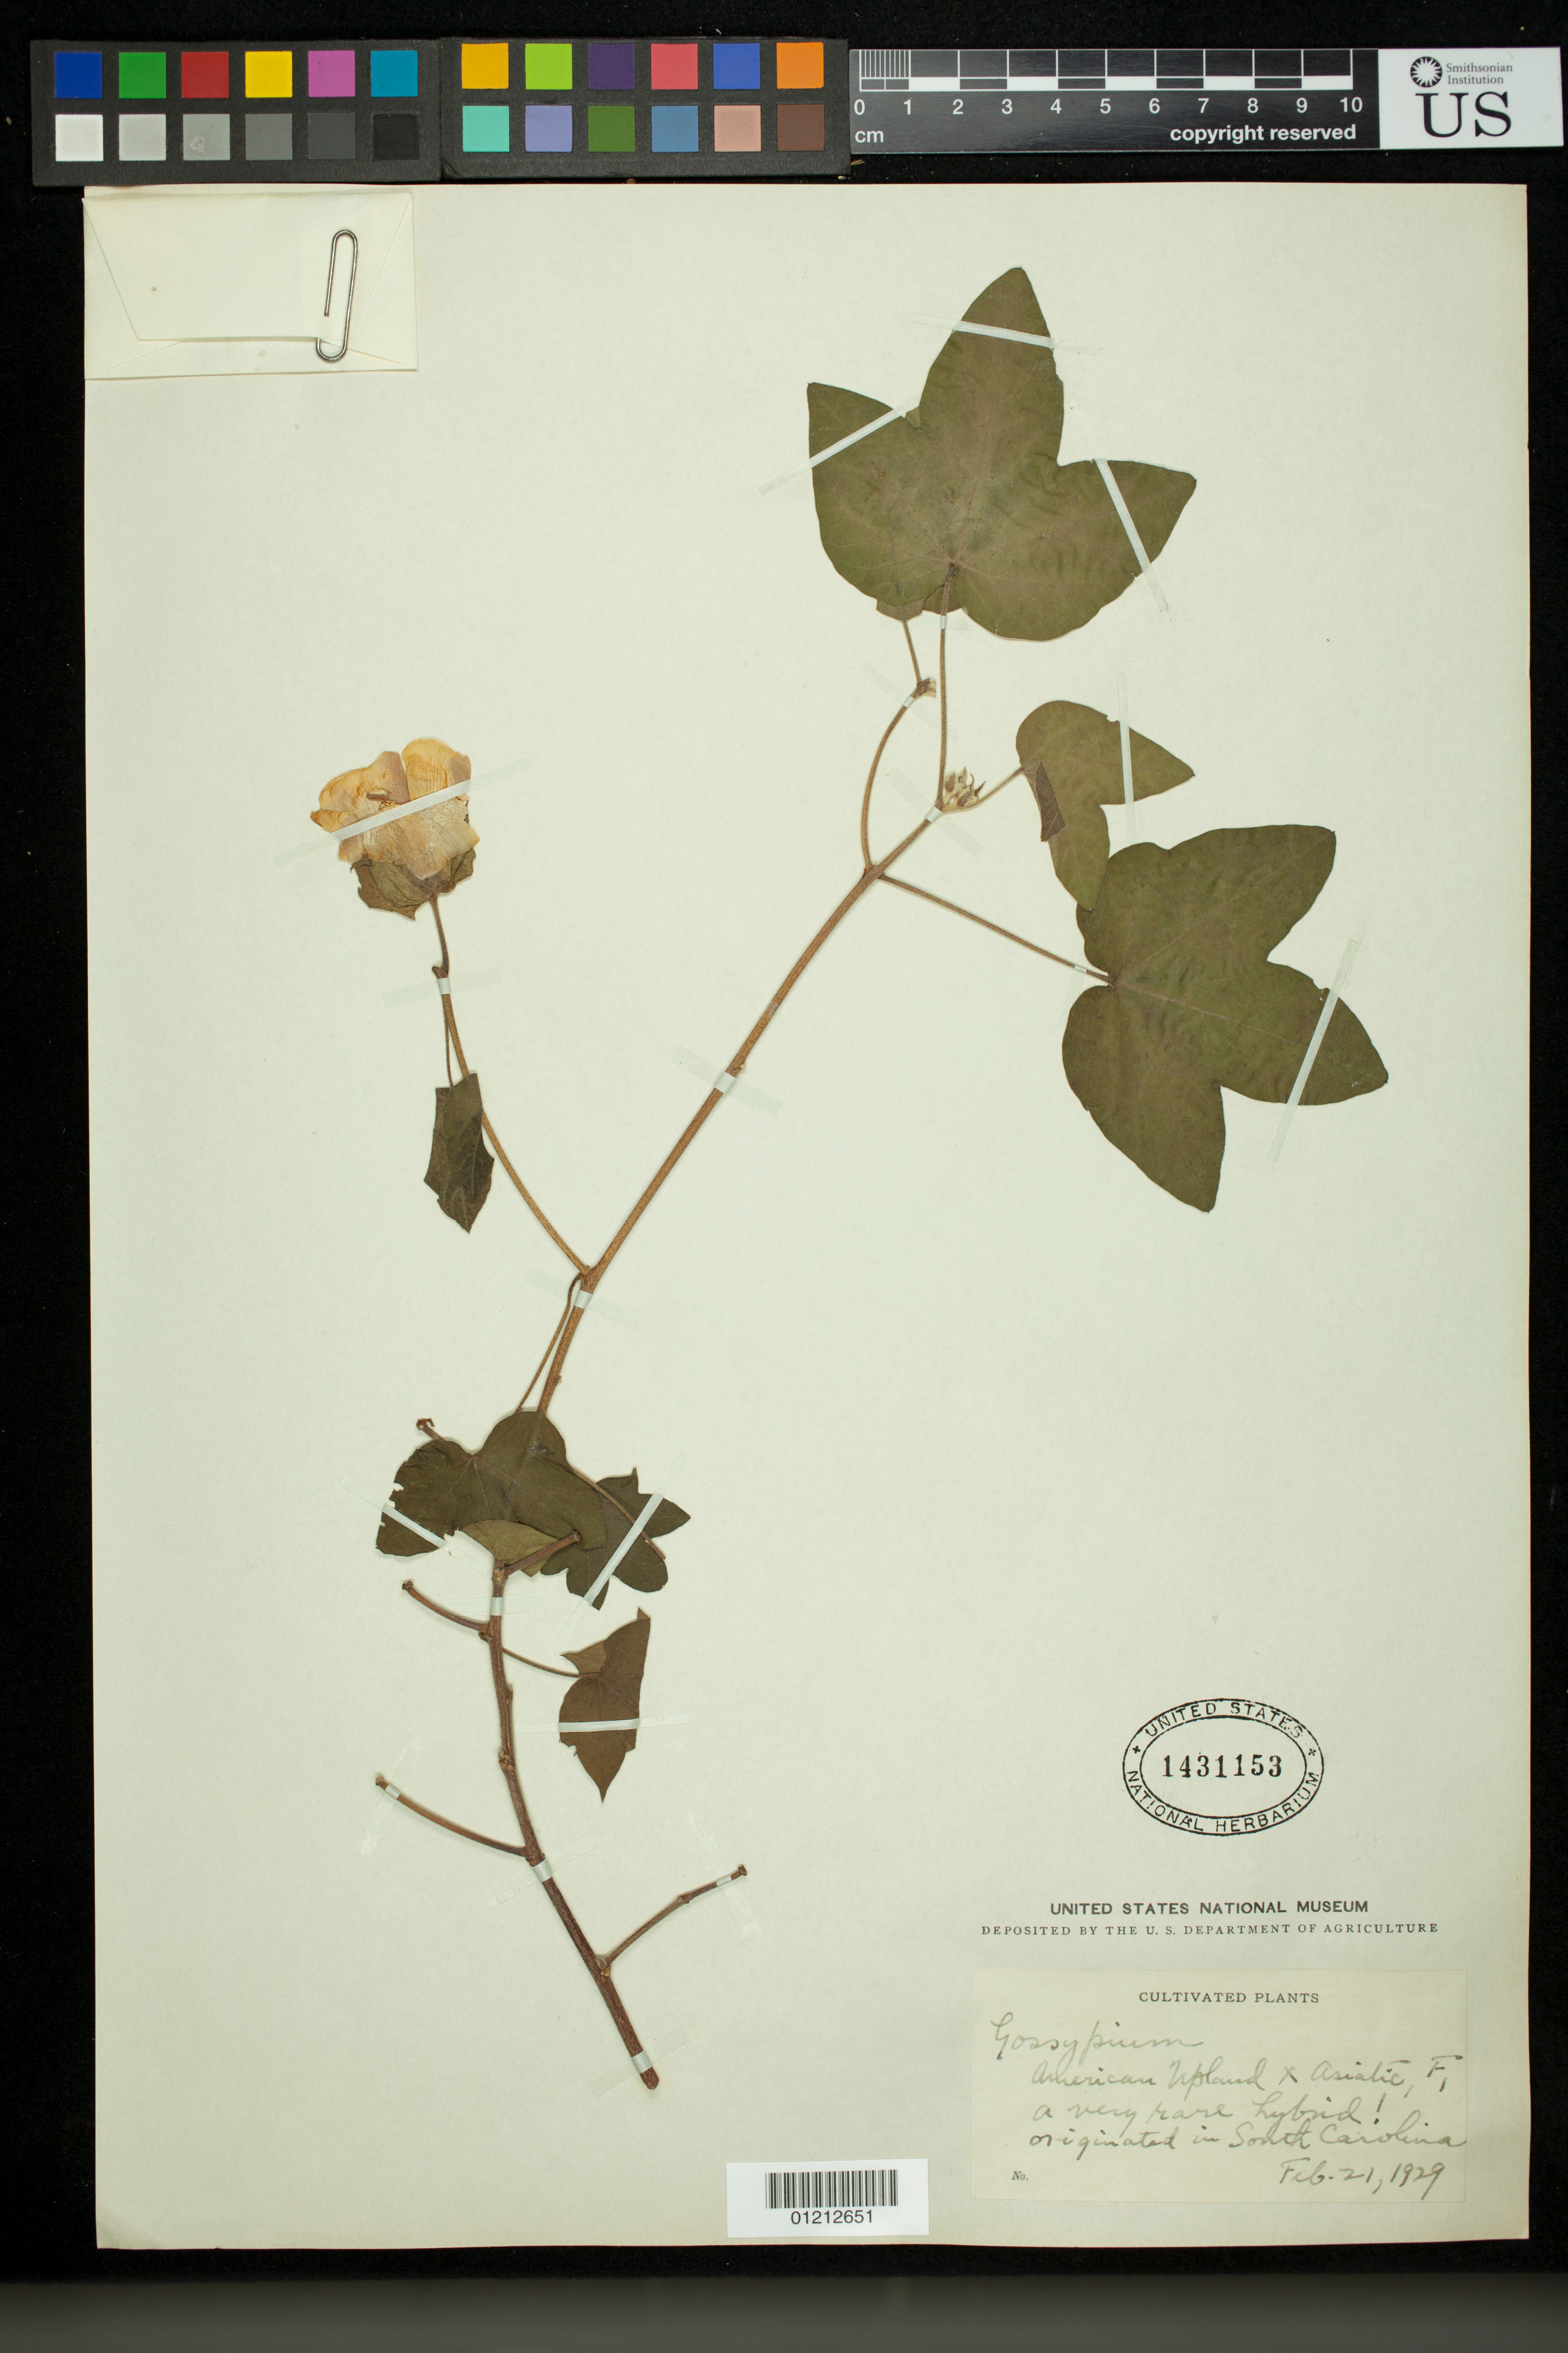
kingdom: Plantae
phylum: Tracheophyta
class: Magnoliopsida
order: Malvales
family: Malvaceae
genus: Gossypium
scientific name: Gossypium sp.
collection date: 1929-02-21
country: United States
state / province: South Carolina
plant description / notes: American Upland × Asiatic, F1, a very rare hybrid! Originated in South Carolina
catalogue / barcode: US 1431153